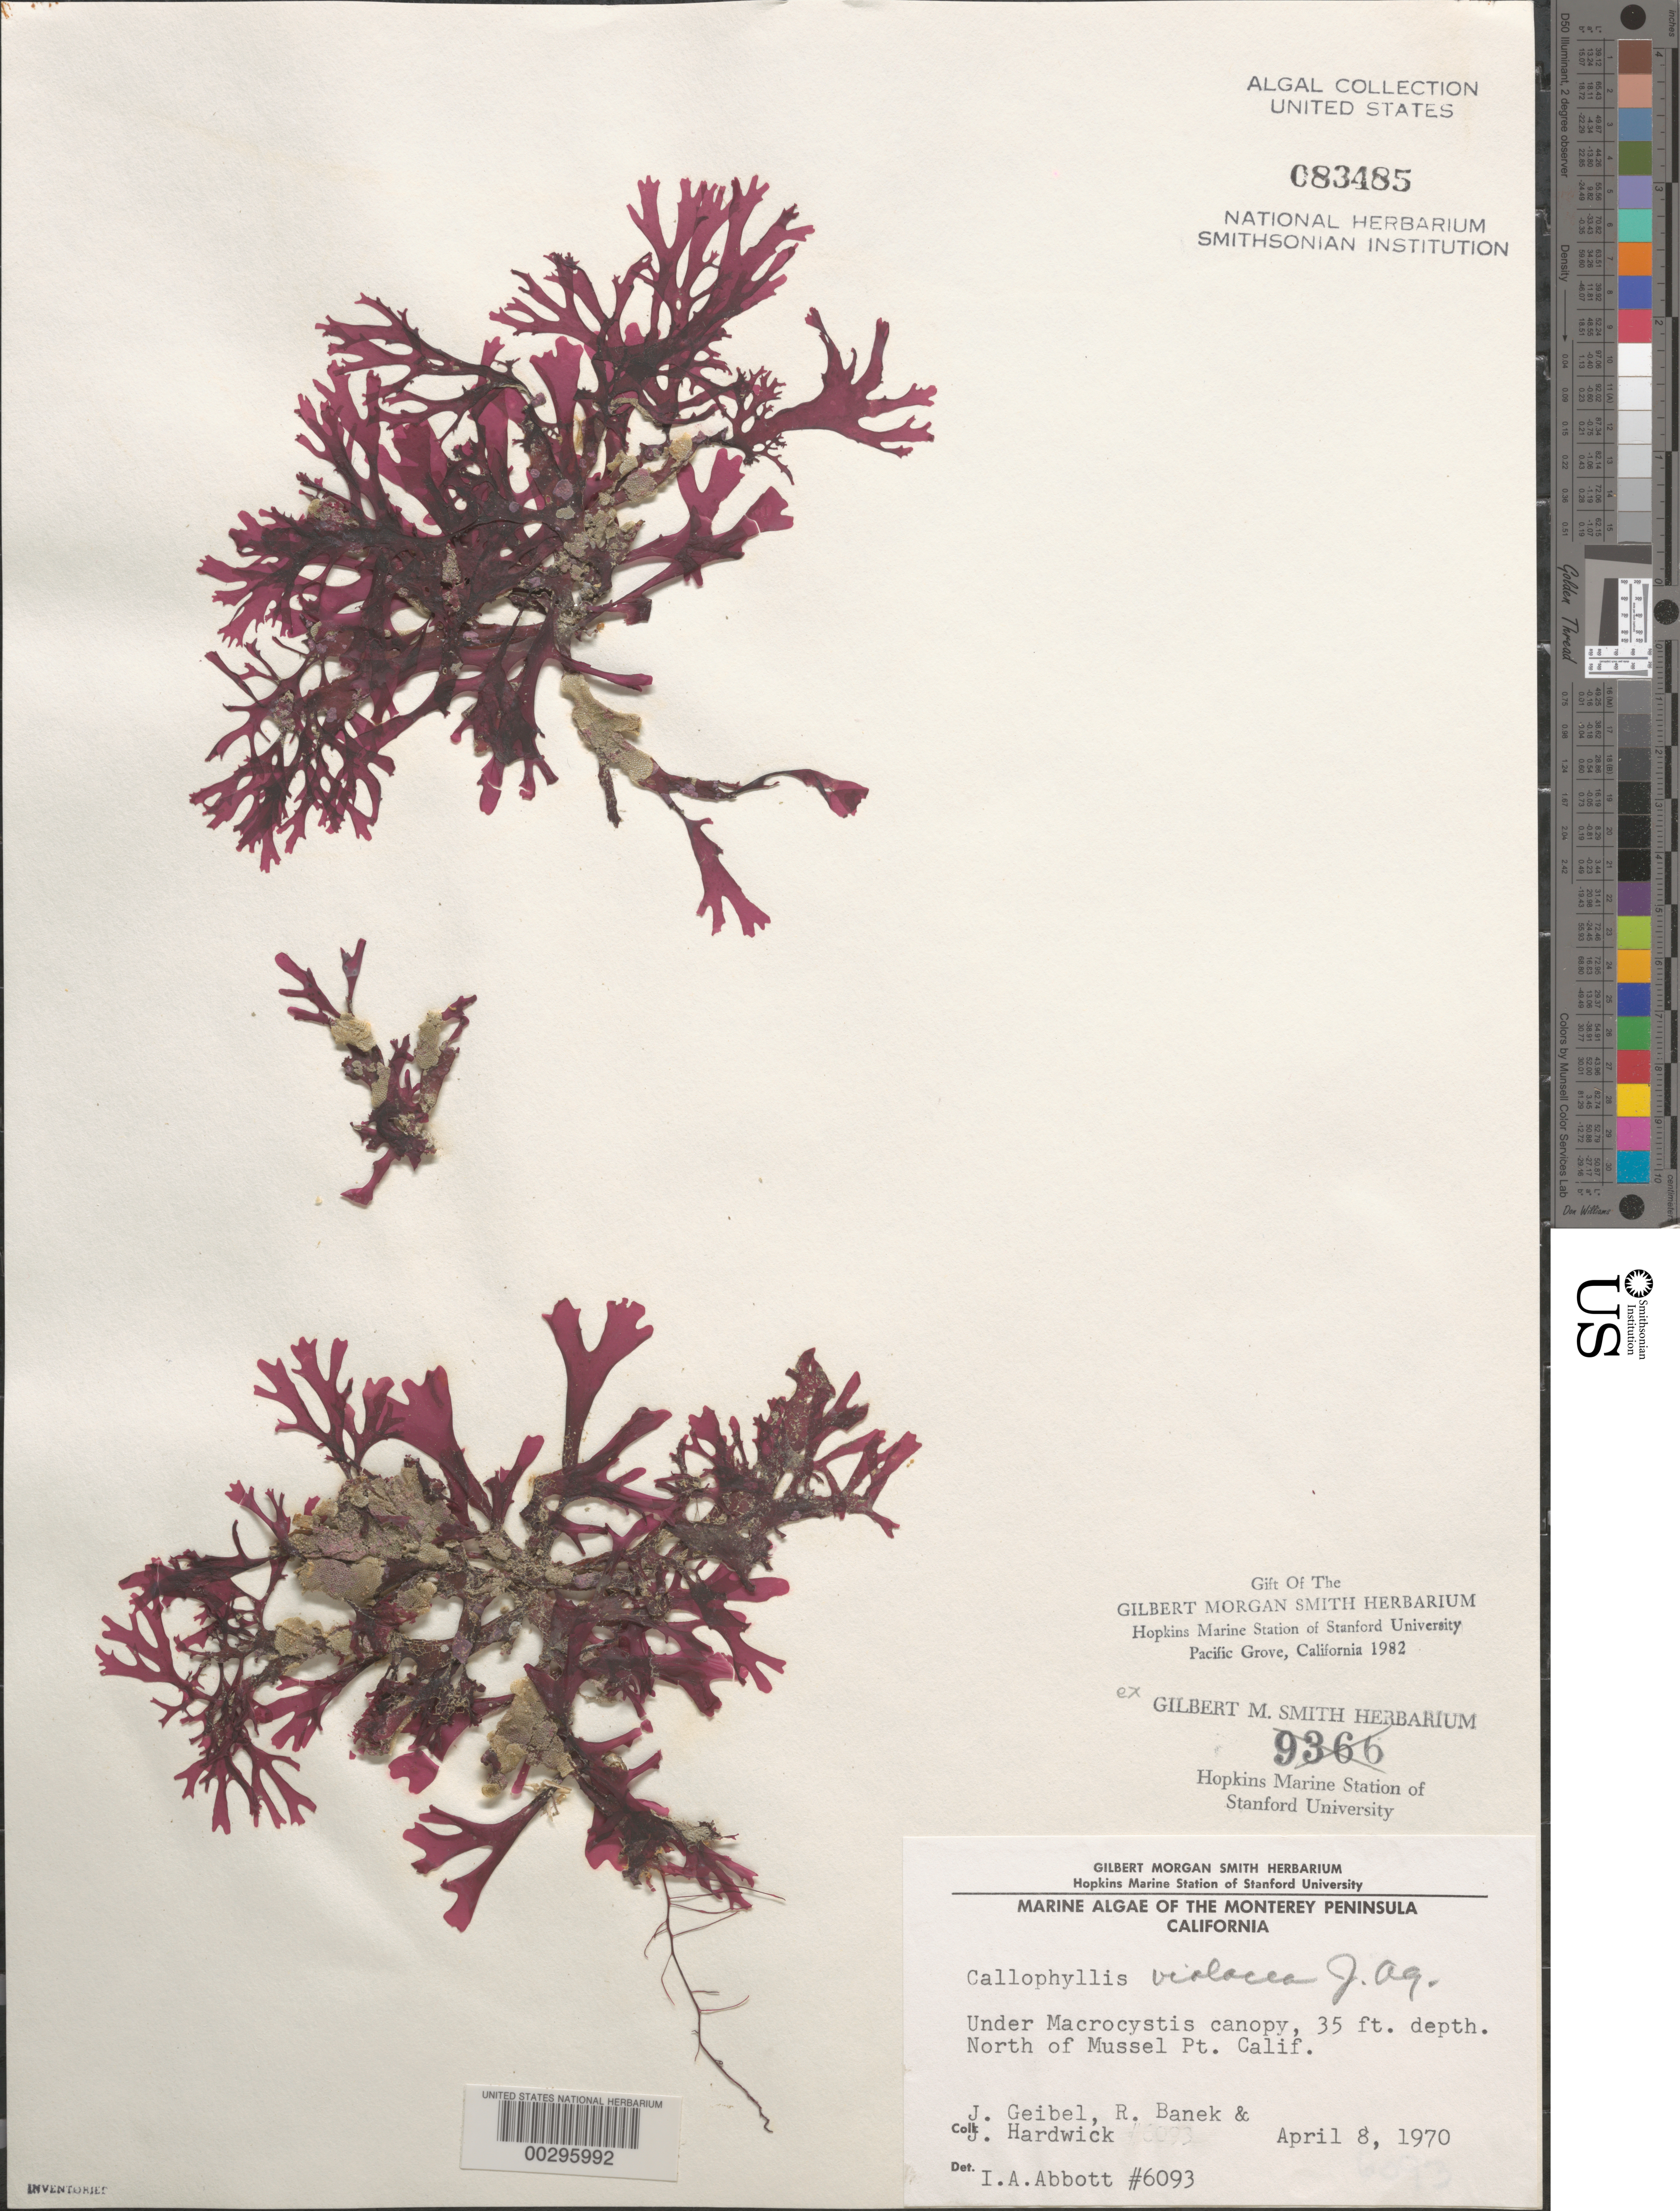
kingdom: Plantae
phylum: Rhodophyta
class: Florideophyceae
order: Gigartinales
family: Kallymeniaceae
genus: Callophyllis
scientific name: Callophyllis violacea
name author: J. Agardh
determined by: Abbott, Isabella A.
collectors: J. Geibel, R. Banek & J. Hardwick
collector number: IAA 6093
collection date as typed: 08 Apr 1970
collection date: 1970-04-08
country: United States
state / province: California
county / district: Monterey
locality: North of Mussel Point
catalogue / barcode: US 83485